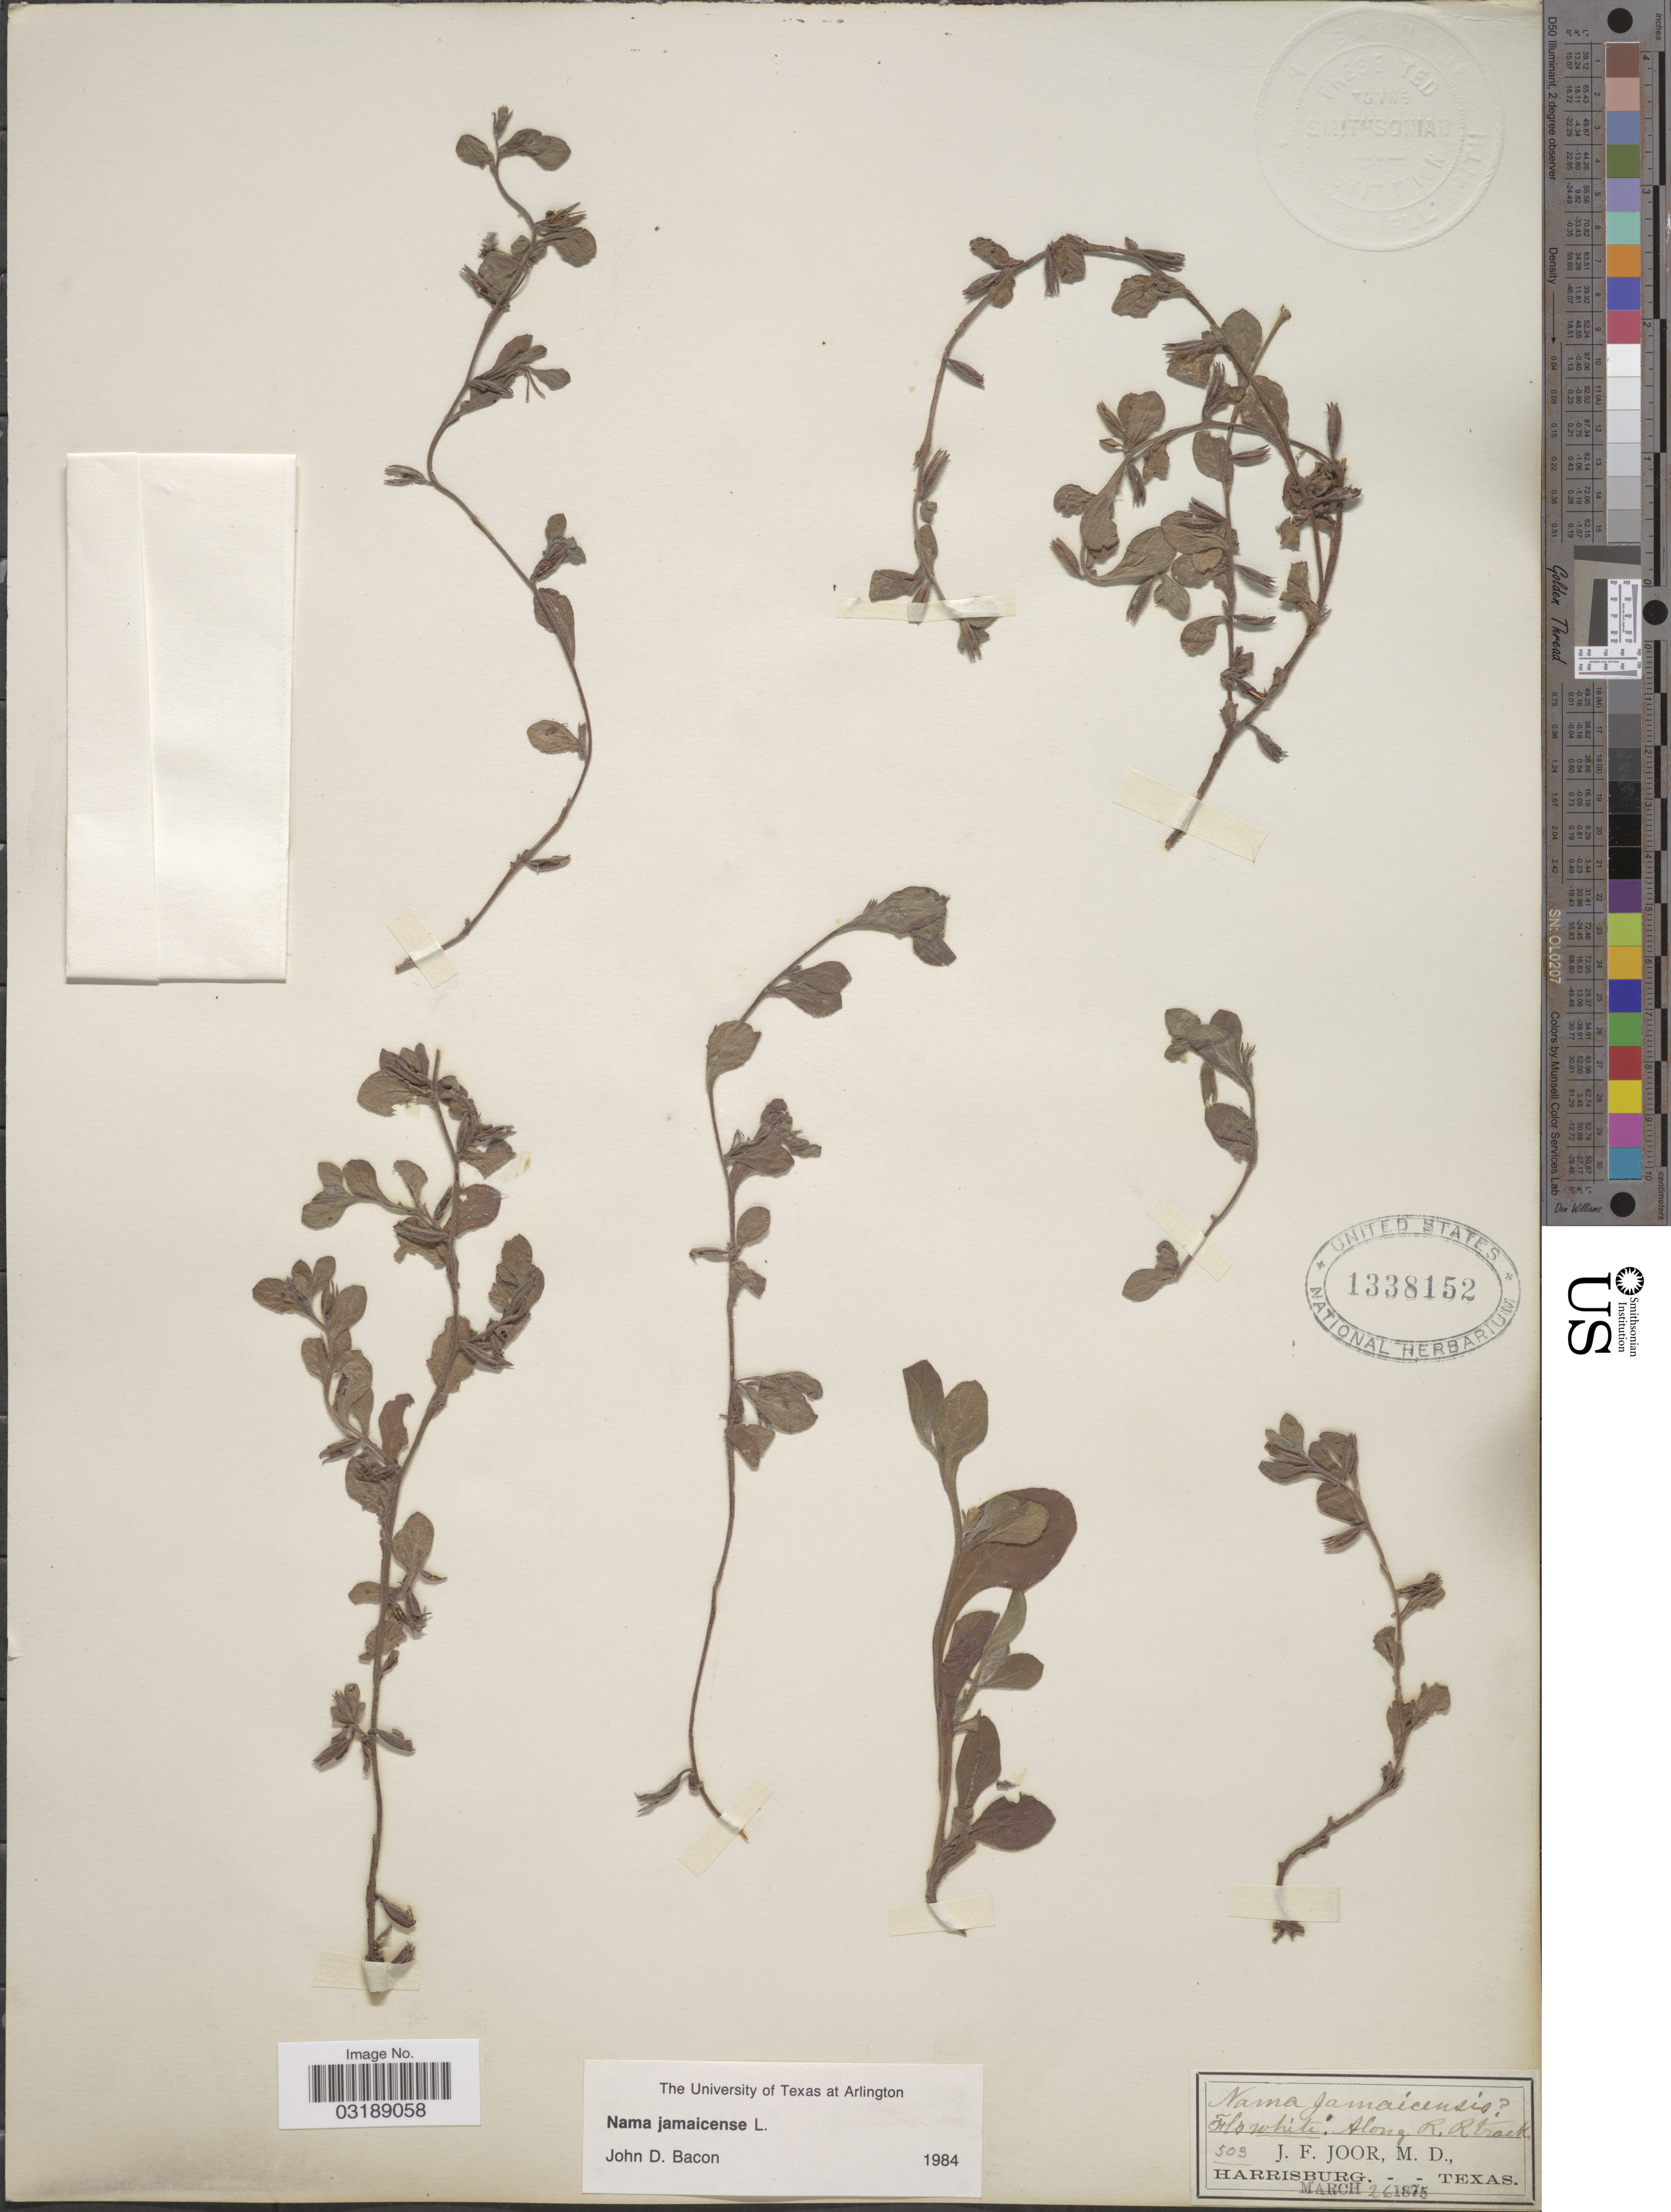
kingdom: Plantae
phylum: Tracheophyta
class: Magnoliopsida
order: Boraginales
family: Namaceae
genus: Nama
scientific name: Nama jamaicensis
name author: L.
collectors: J. F. Joor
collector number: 503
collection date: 1875-03-26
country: United States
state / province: Texas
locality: Along R.R. track, Harrisburg.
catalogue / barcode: US 1338152